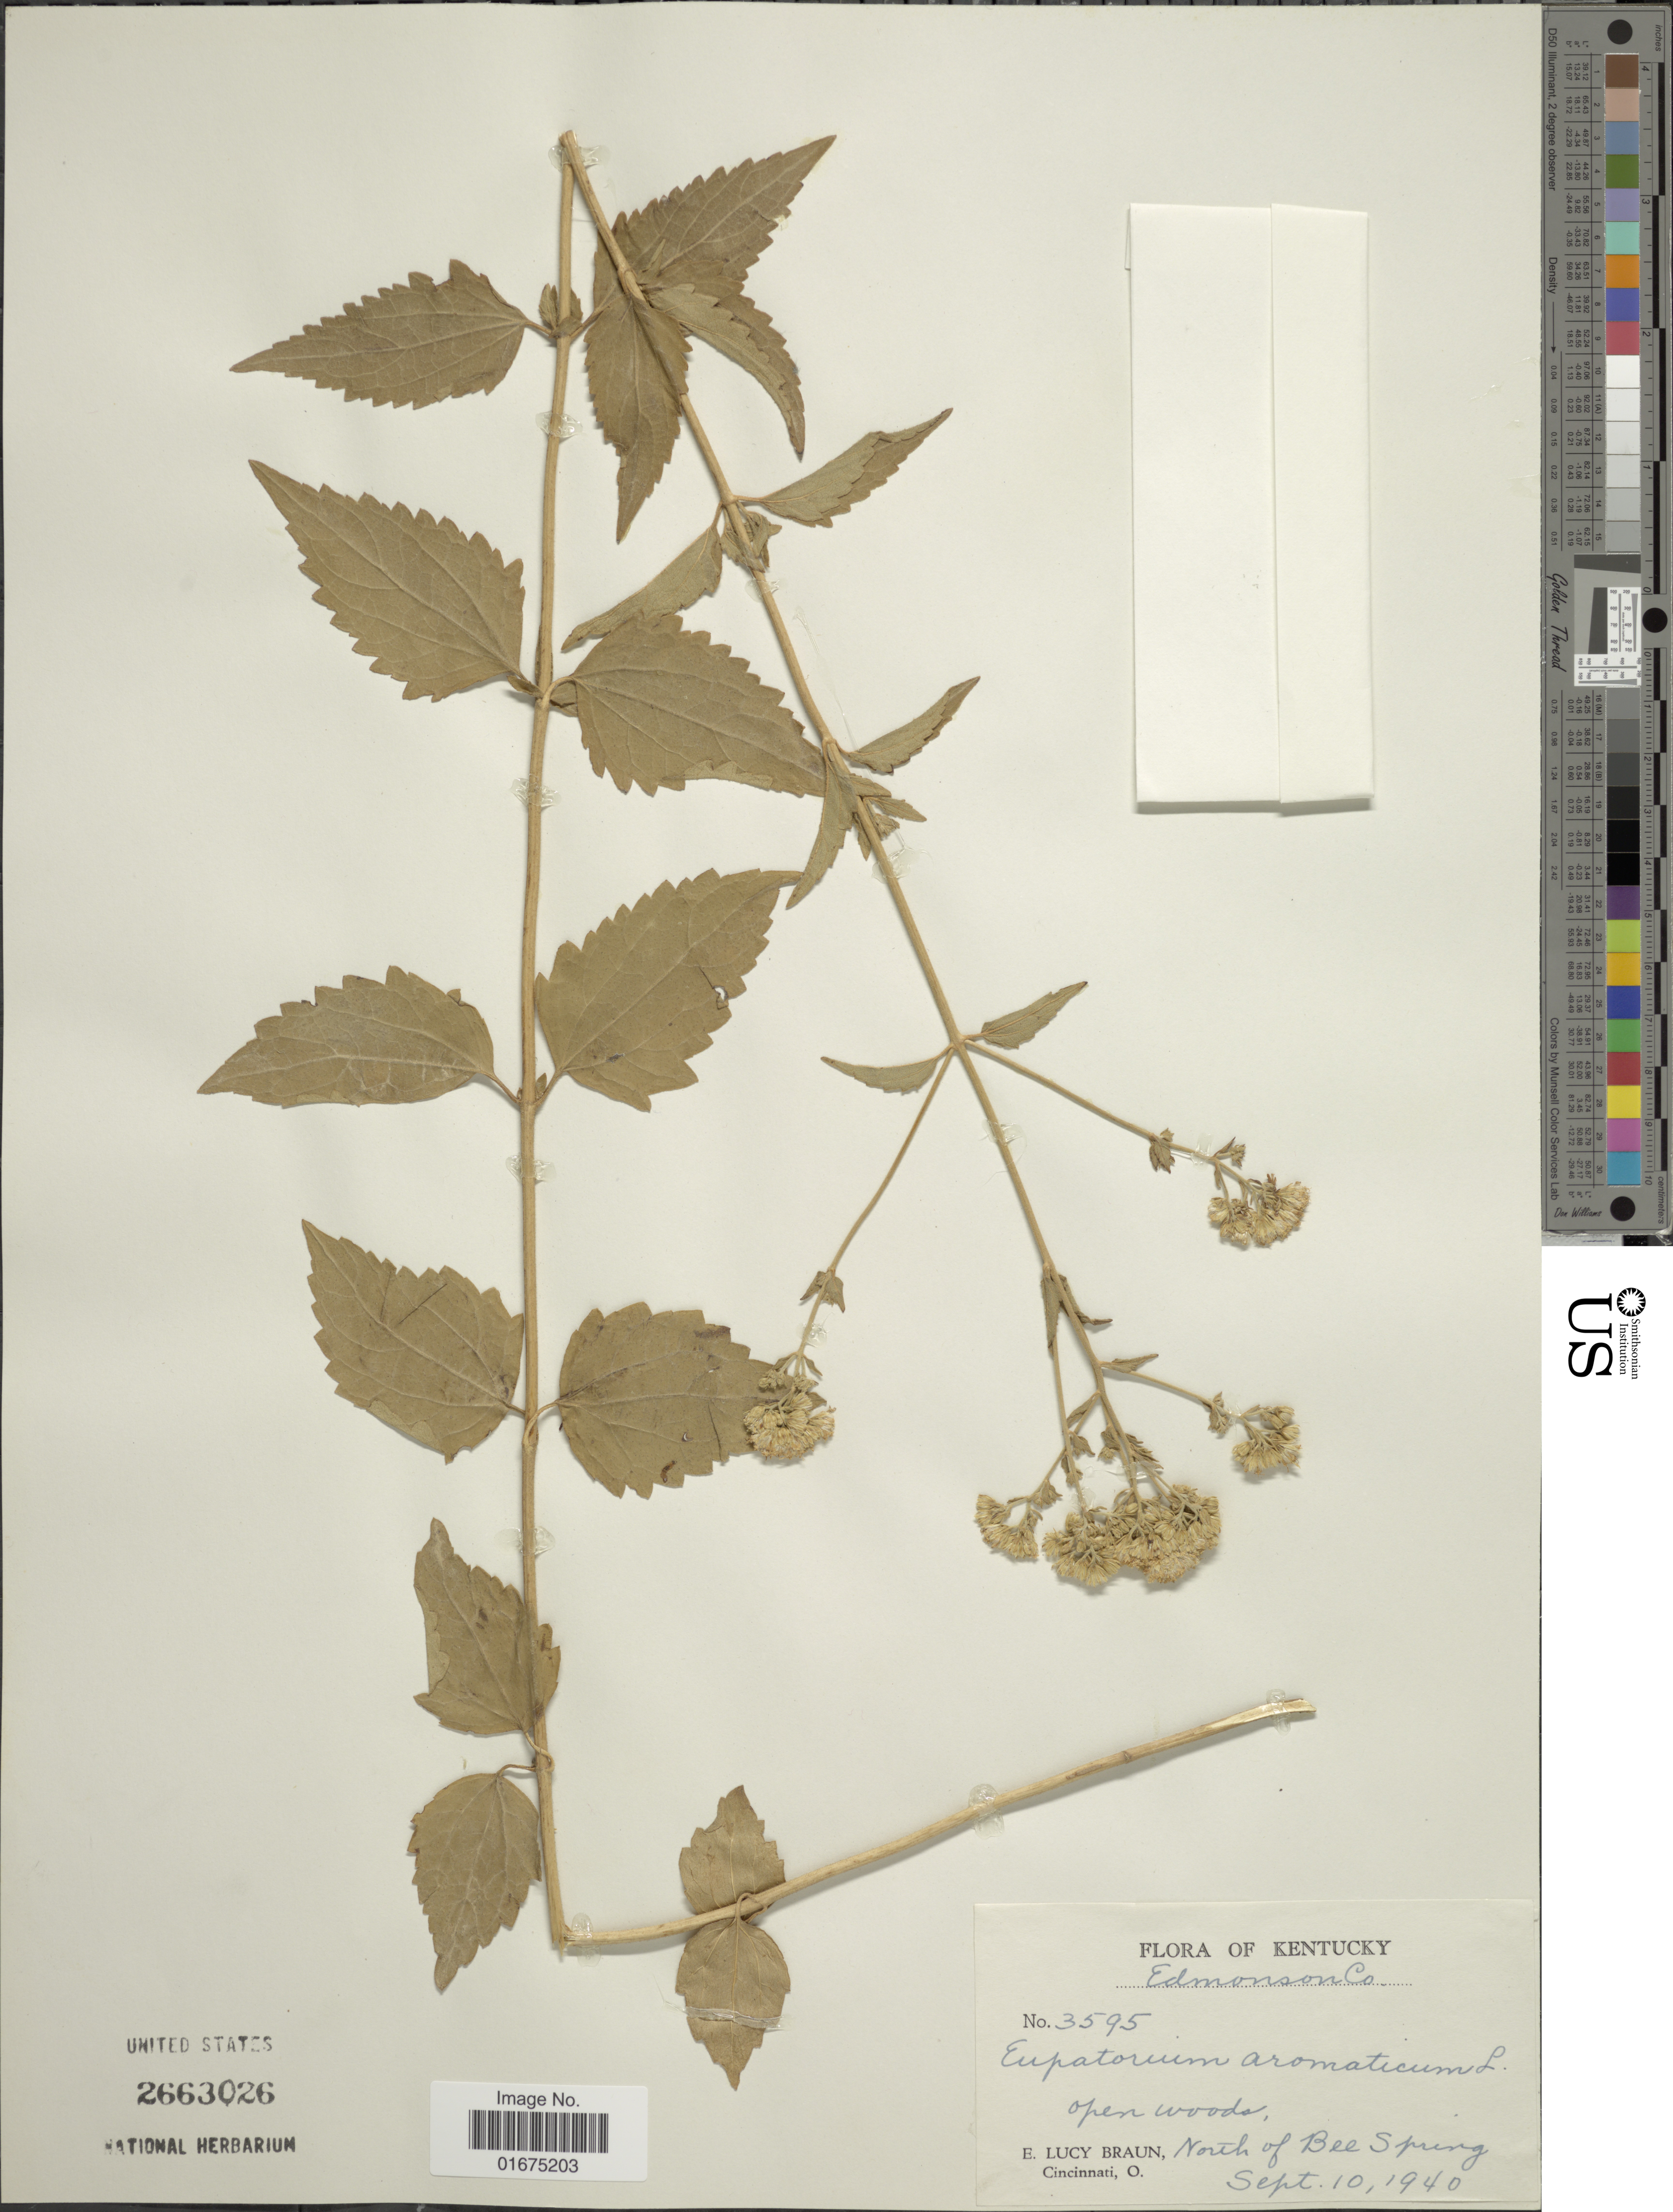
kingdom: Plantae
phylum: Tracheophyta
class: Magnoliopsida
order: Asterales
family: Asteraceae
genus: Ageratina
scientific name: Ageratina aromatica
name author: (L.) Spach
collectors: E. L. Braun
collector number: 3595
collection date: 1940-09-10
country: United States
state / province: Kentucky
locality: Edmonson Co. North of Bee Spring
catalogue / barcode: US 2663026